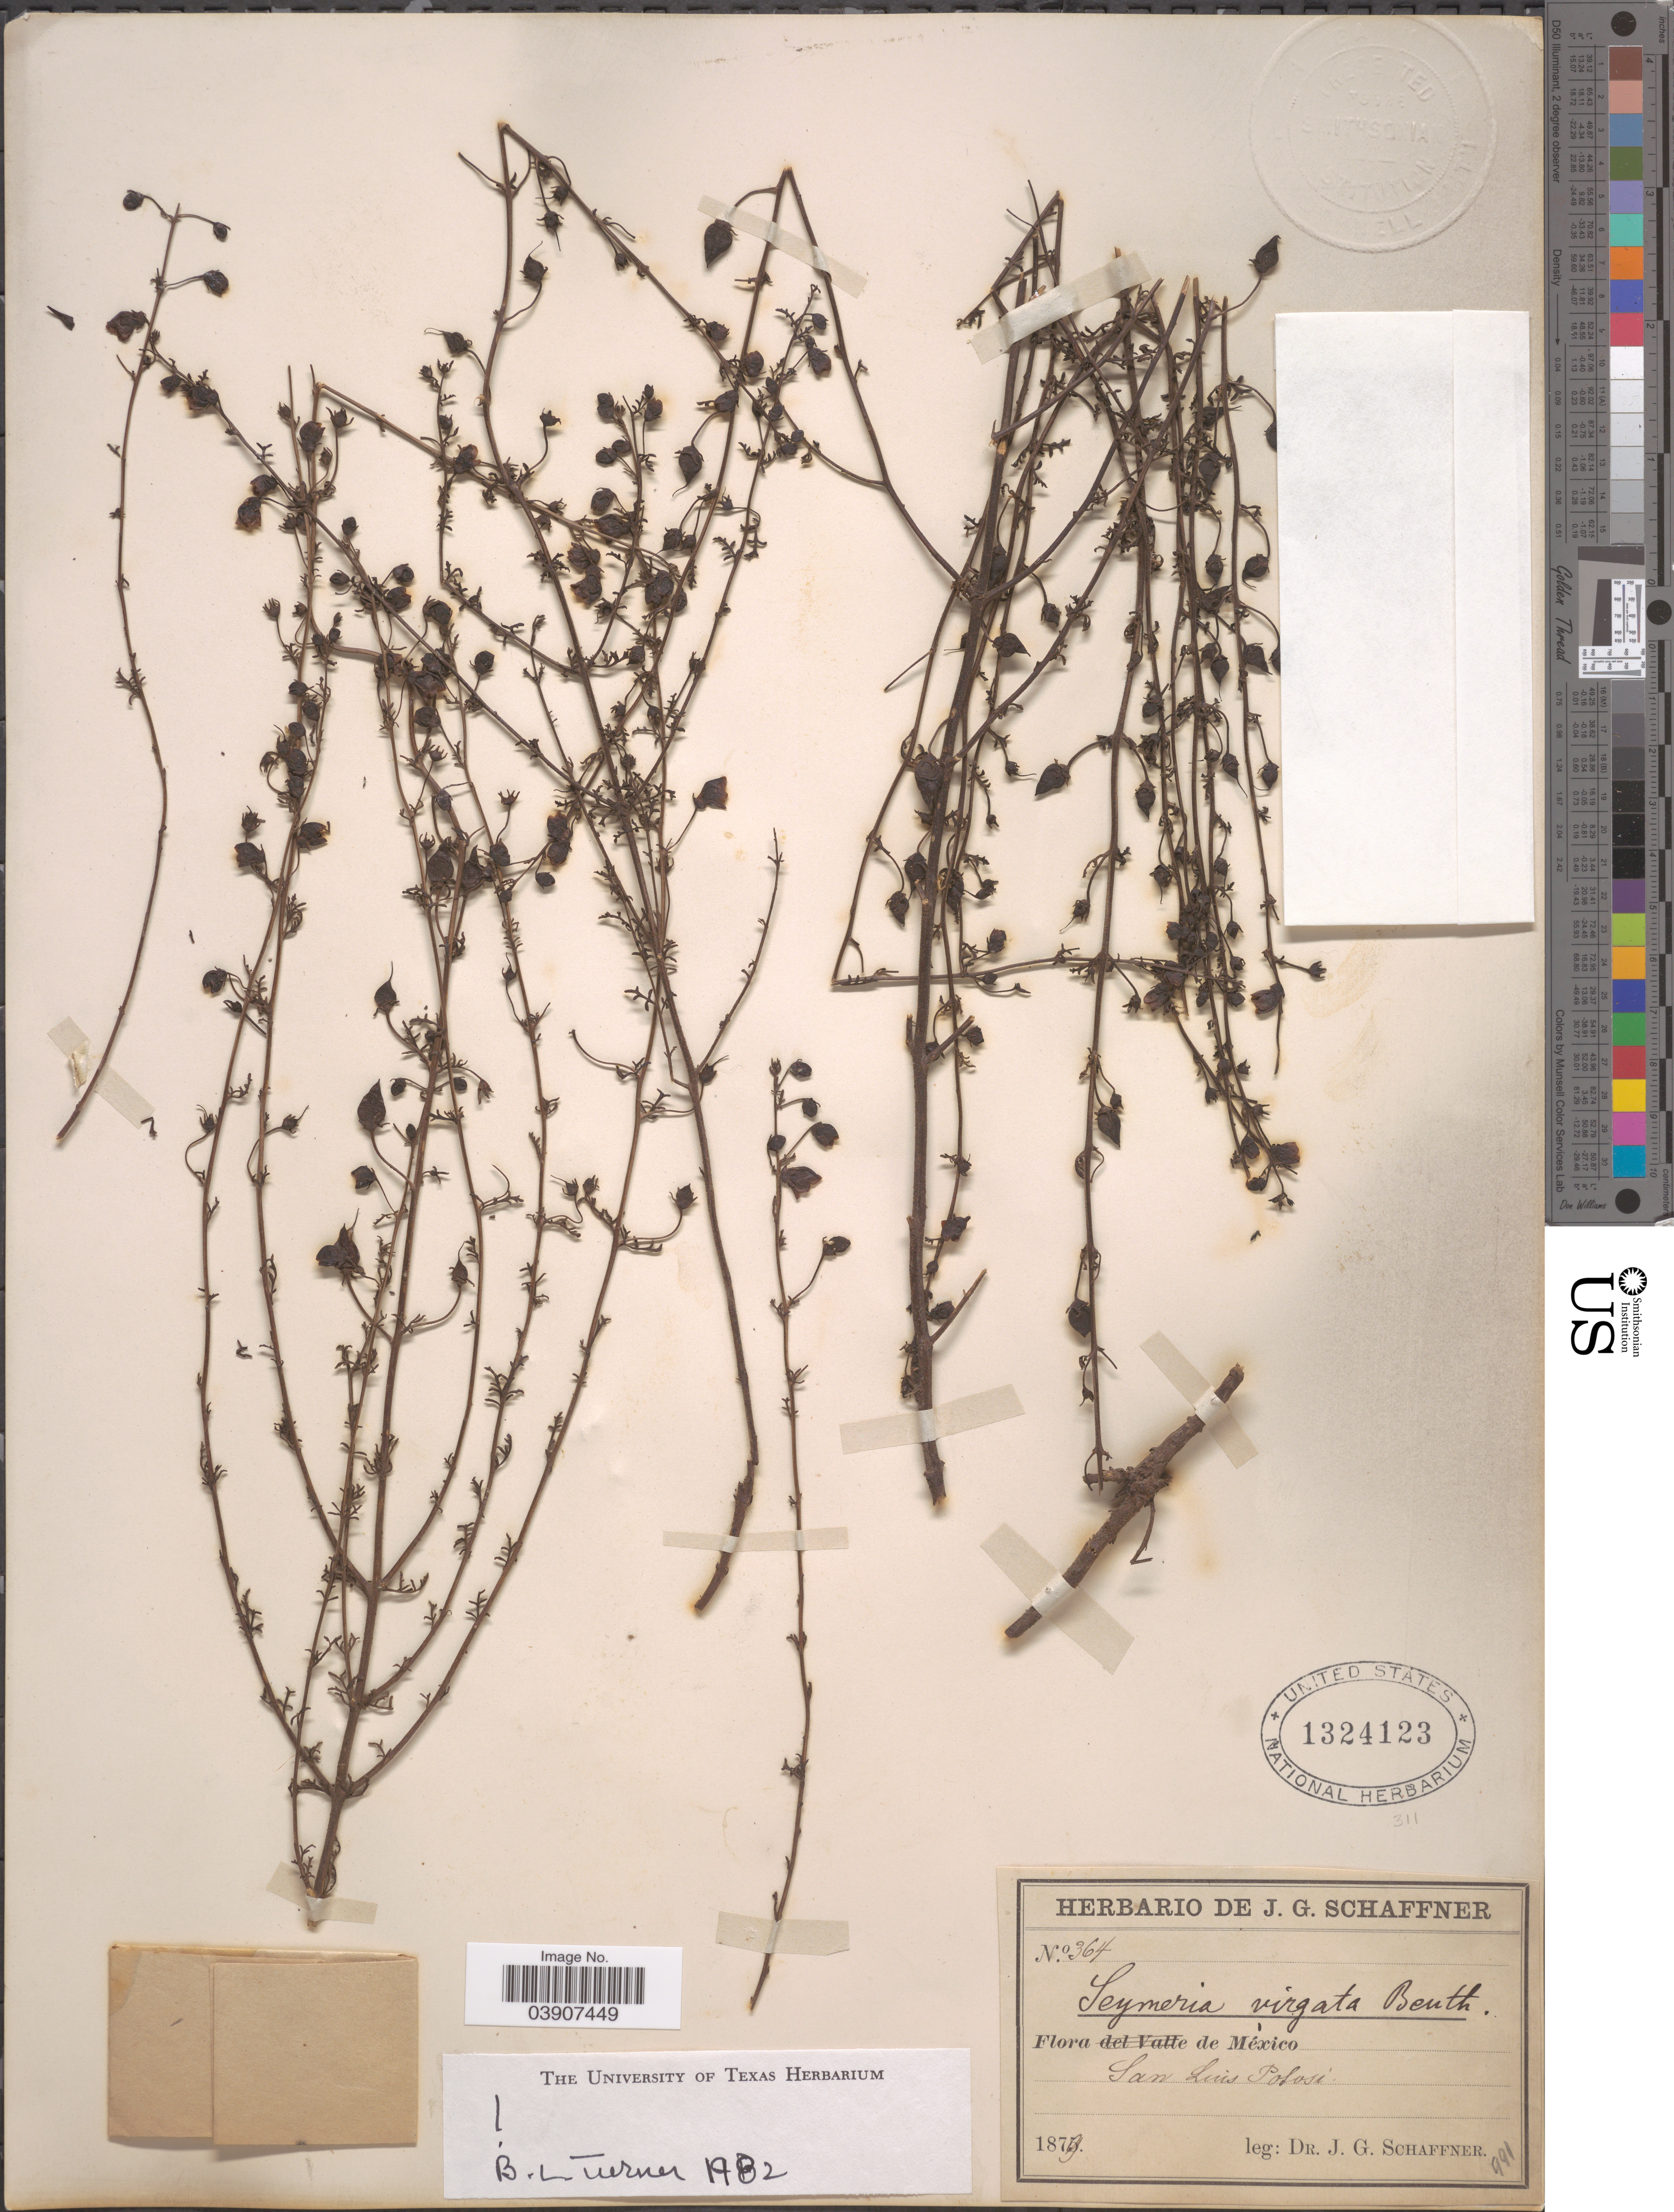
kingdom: Plantae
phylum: Tracheophyta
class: Magnoliopsida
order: Lamiales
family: Orobanchaceae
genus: Seymeria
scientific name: Seymeria virgata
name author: (Kunth) Benth.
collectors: J. G. Schaffner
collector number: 364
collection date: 1879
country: Mexico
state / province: San Luis Potosí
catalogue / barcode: US 1324123